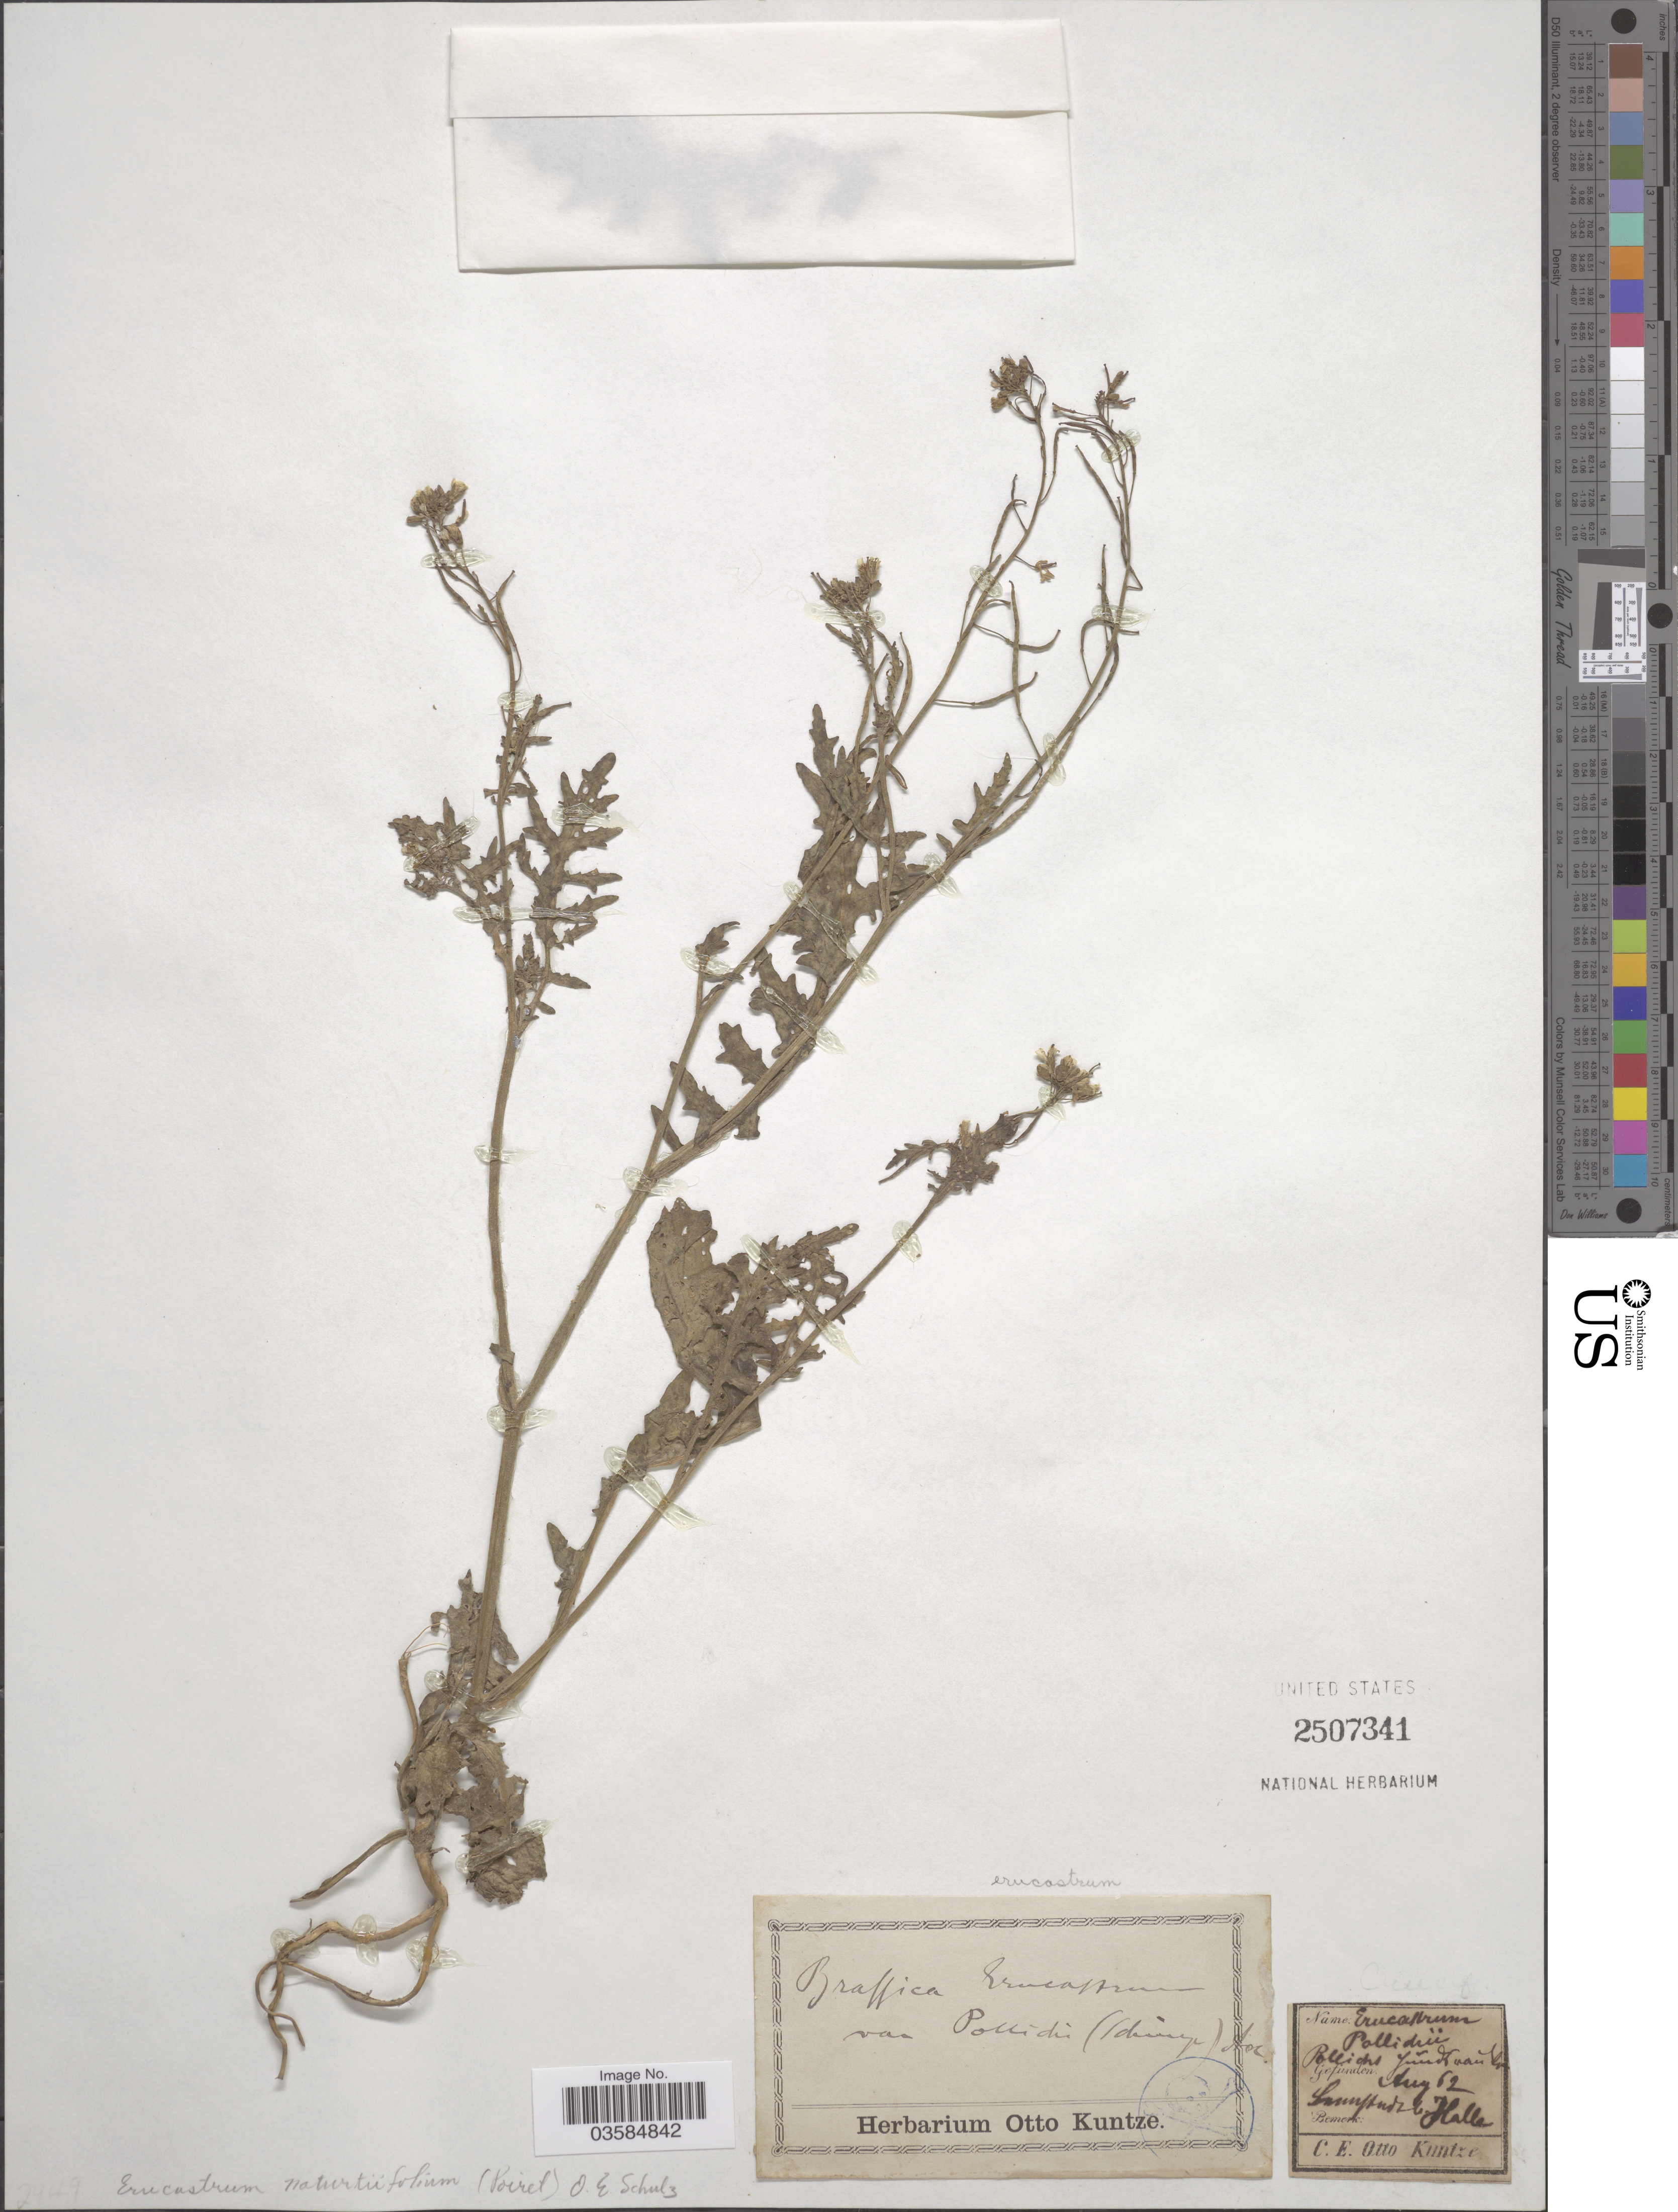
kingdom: Plantae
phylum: Tracheophyta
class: Magnoliopsida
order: Brassicales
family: Brassicaceae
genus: Erucastrum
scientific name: Erucastrum nasturtiifolium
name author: (Poir.) O.E. Schulz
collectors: C.E.O. Kuntze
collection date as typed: Transcribed d/m/y: /8/62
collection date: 1862-08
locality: Saunptudzb [interpreted].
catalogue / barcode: US 2507341